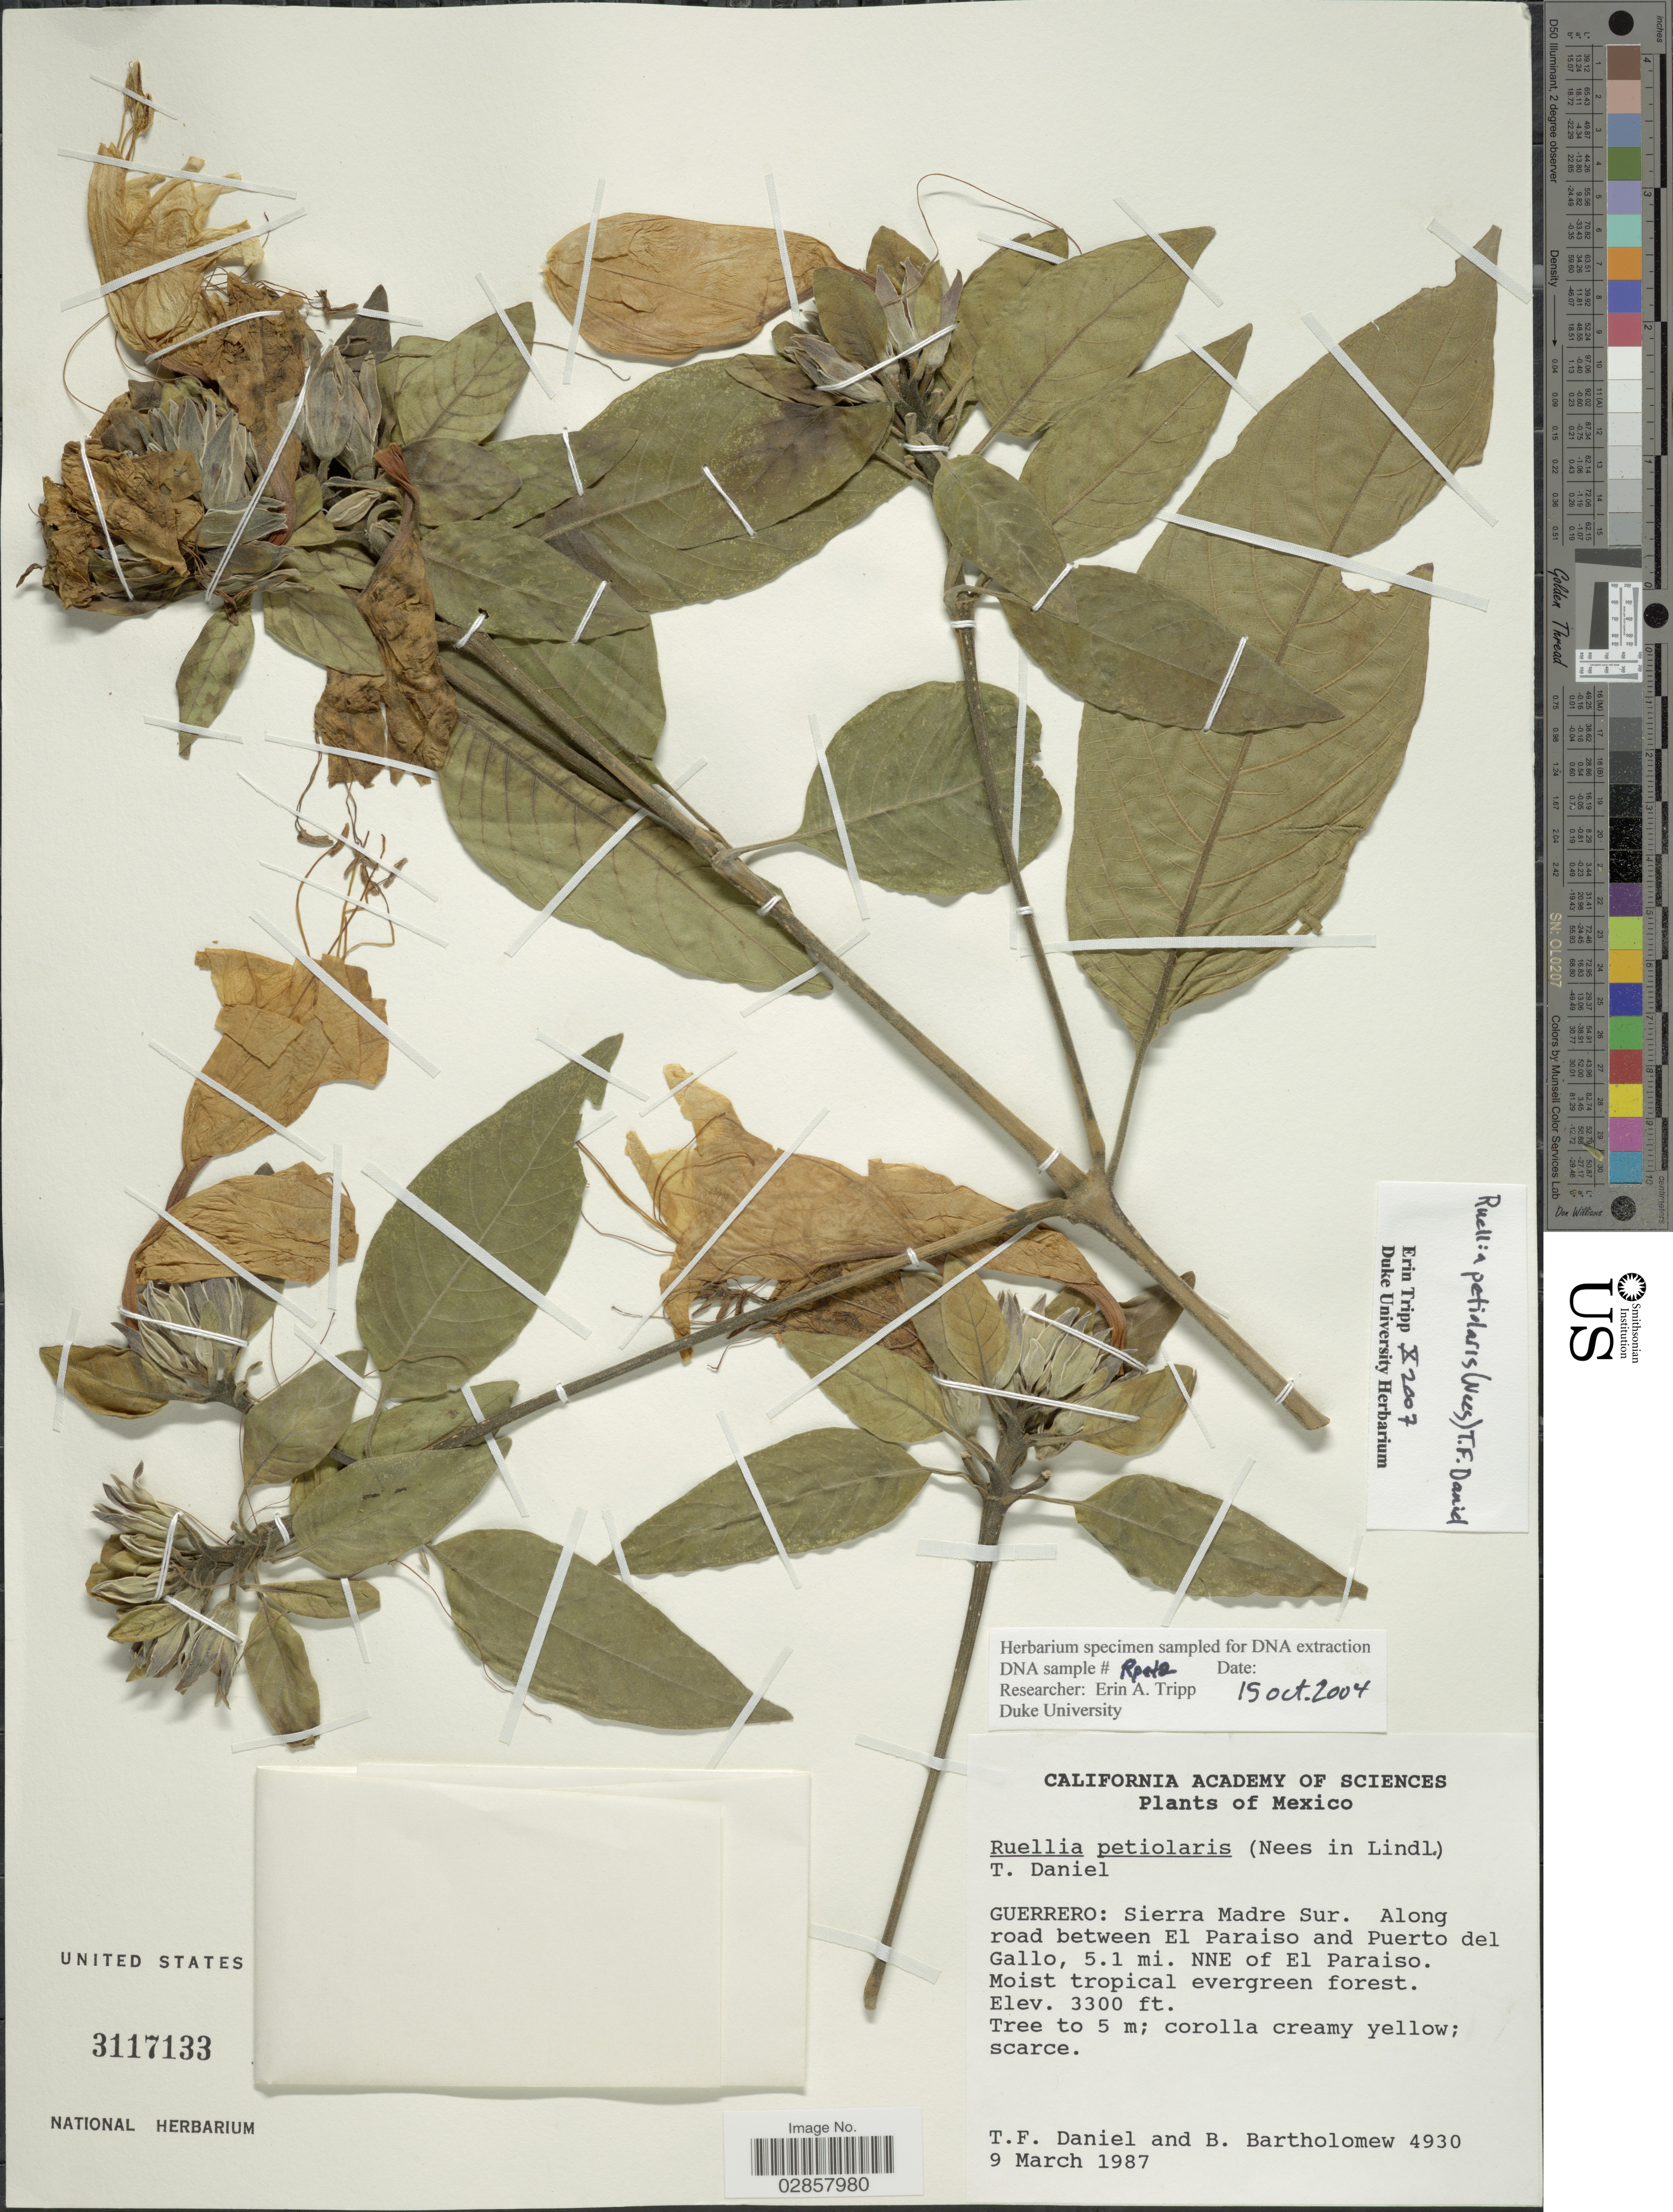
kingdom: Plantae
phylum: Tracheophyta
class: Magnoliopsida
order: Lamiales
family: Acanthaceae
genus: Ruellia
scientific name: Ruellia petiolaris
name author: (Nees) T.F. Daniel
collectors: T. F. Daniel & B. Bartholomew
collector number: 4930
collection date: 1987-03-09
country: Mexico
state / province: Guerrero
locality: Sierra Madre Sur. Along road between El Paraiso and Puerto del Gallo, 5.1 mi. NNE of El Paraiso.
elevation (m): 1006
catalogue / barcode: US 3117133